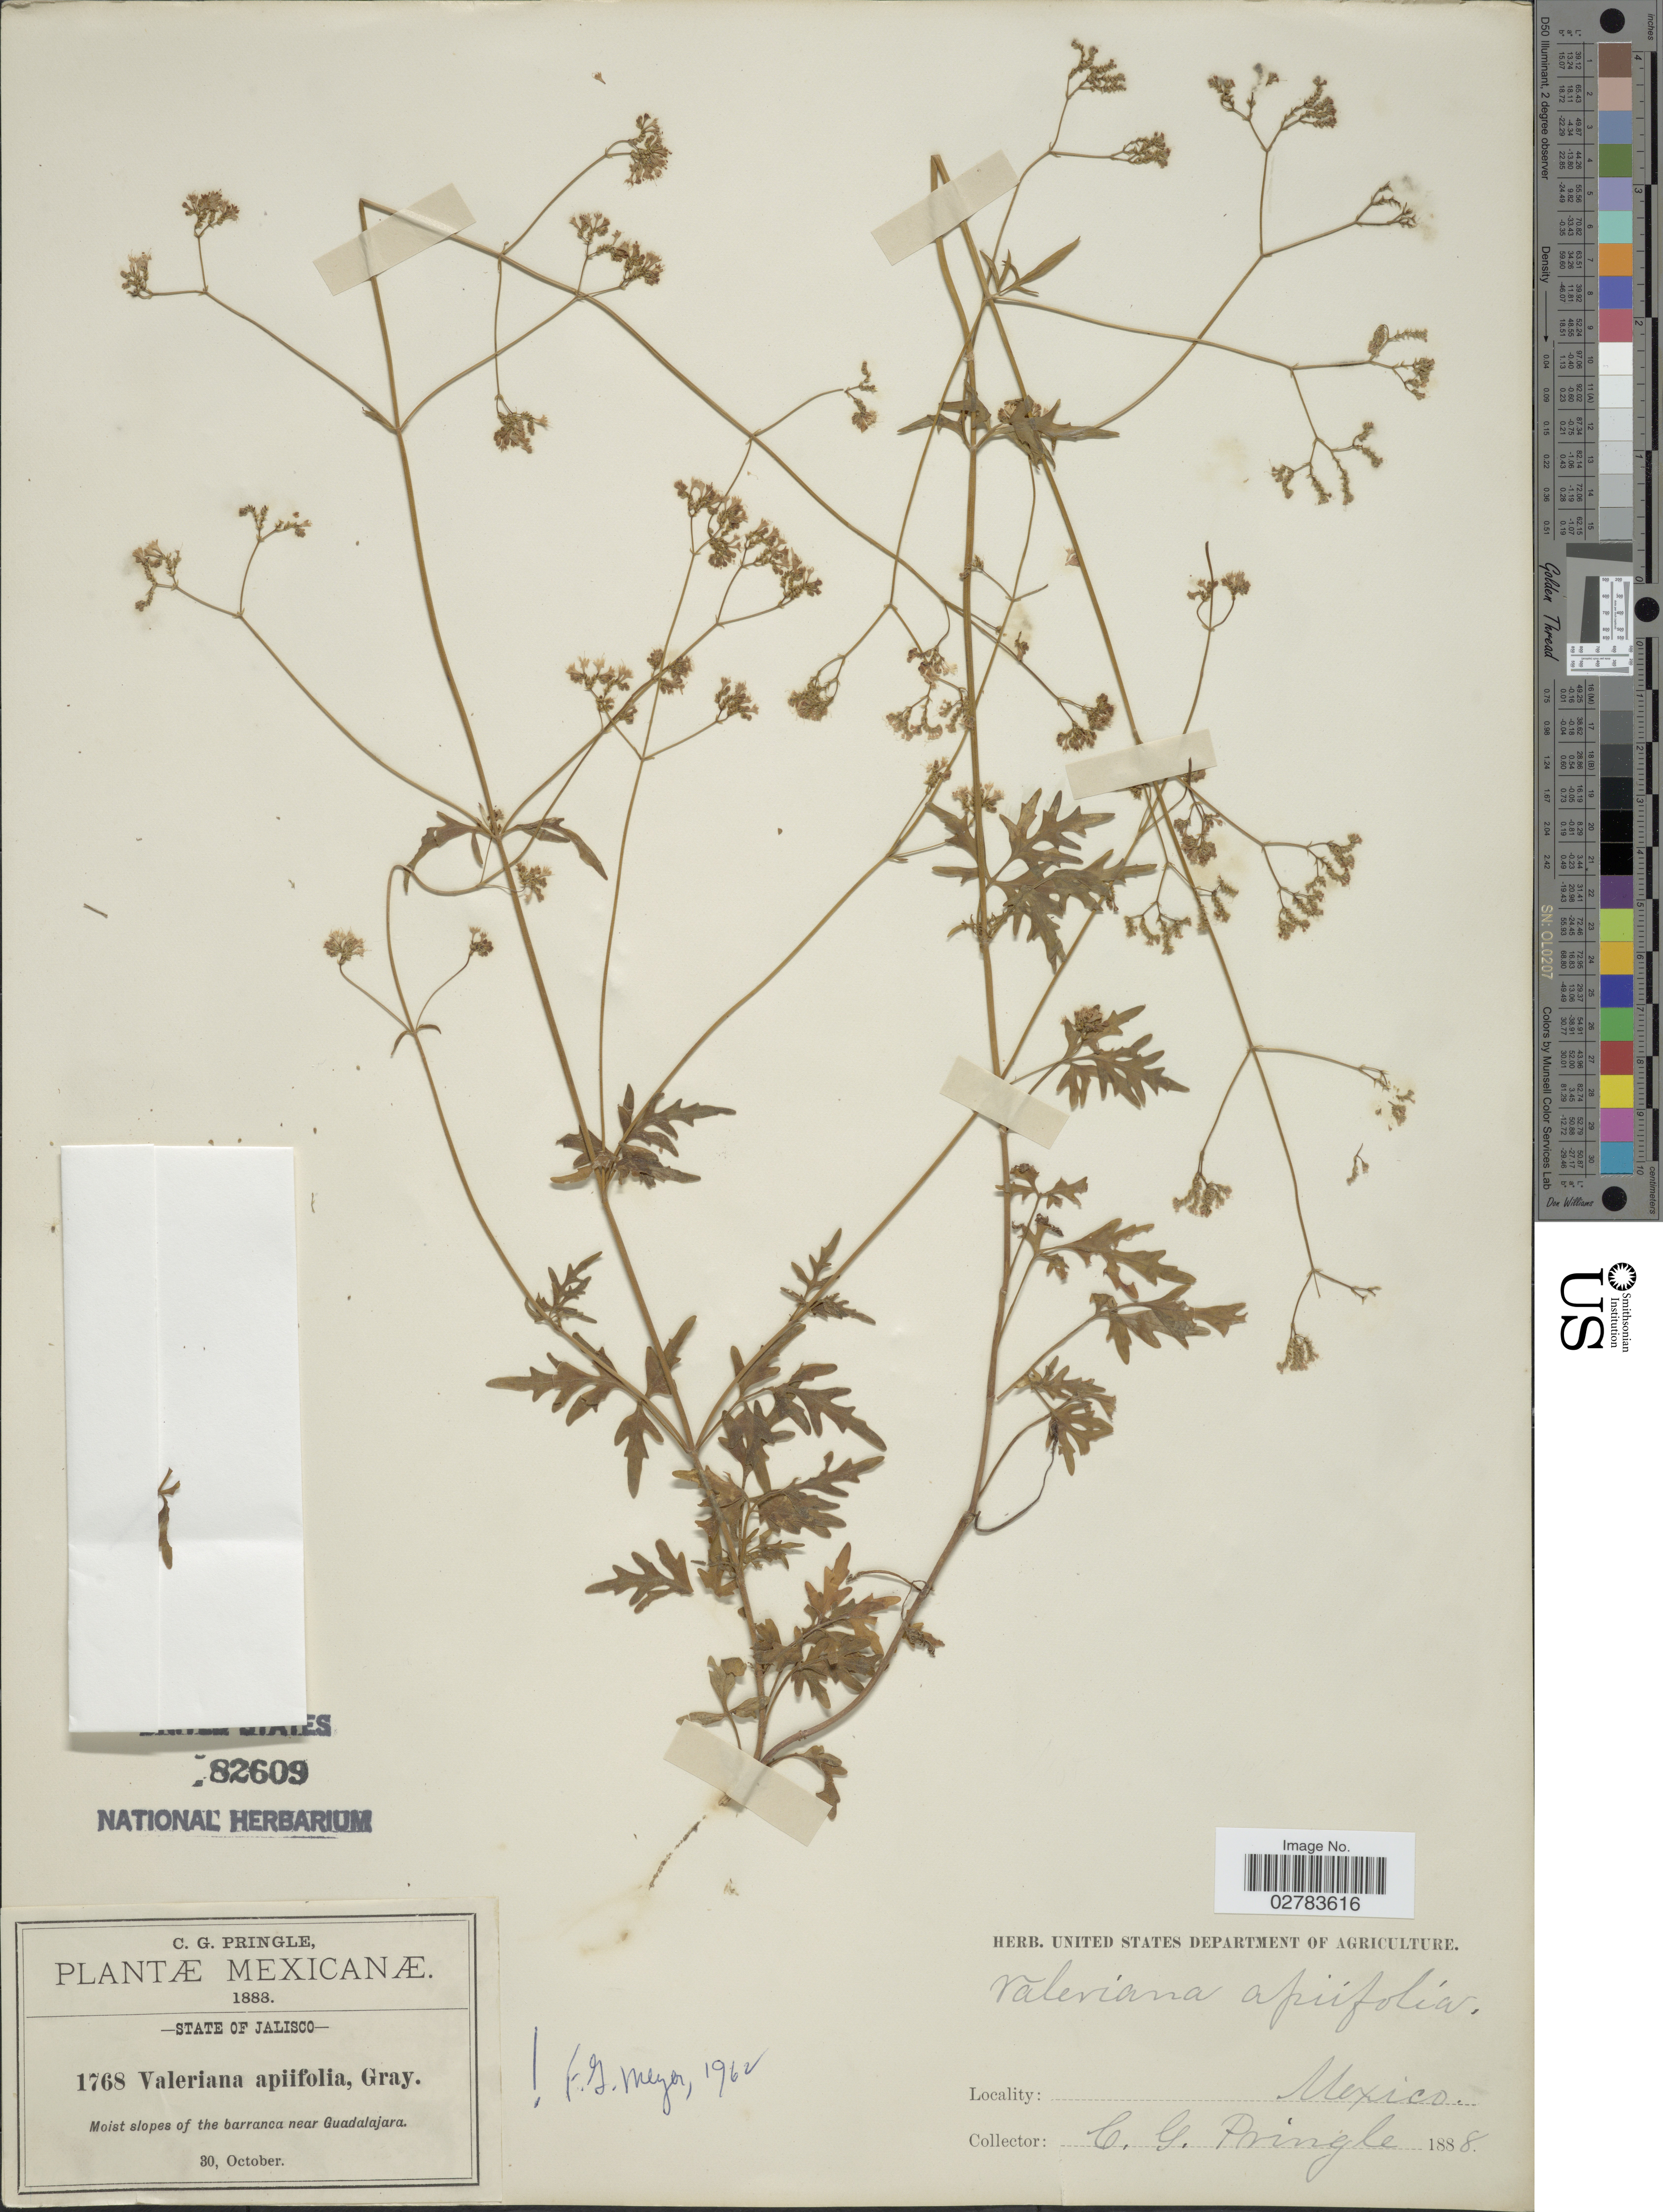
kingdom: Plantae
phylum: Tracheophyta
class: Magnoliopsida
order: Dipsacales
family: Caprifoliaceae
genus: Valeriana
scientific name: Valeriana apiifolia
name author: A. Gray ex S. Watson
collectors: C. G. Pringle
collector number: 1768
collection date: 1888-10-30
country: Mexico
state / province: Jalisco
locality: Moist slopes of the barranca near Guadalajara.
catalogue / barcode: US 82609